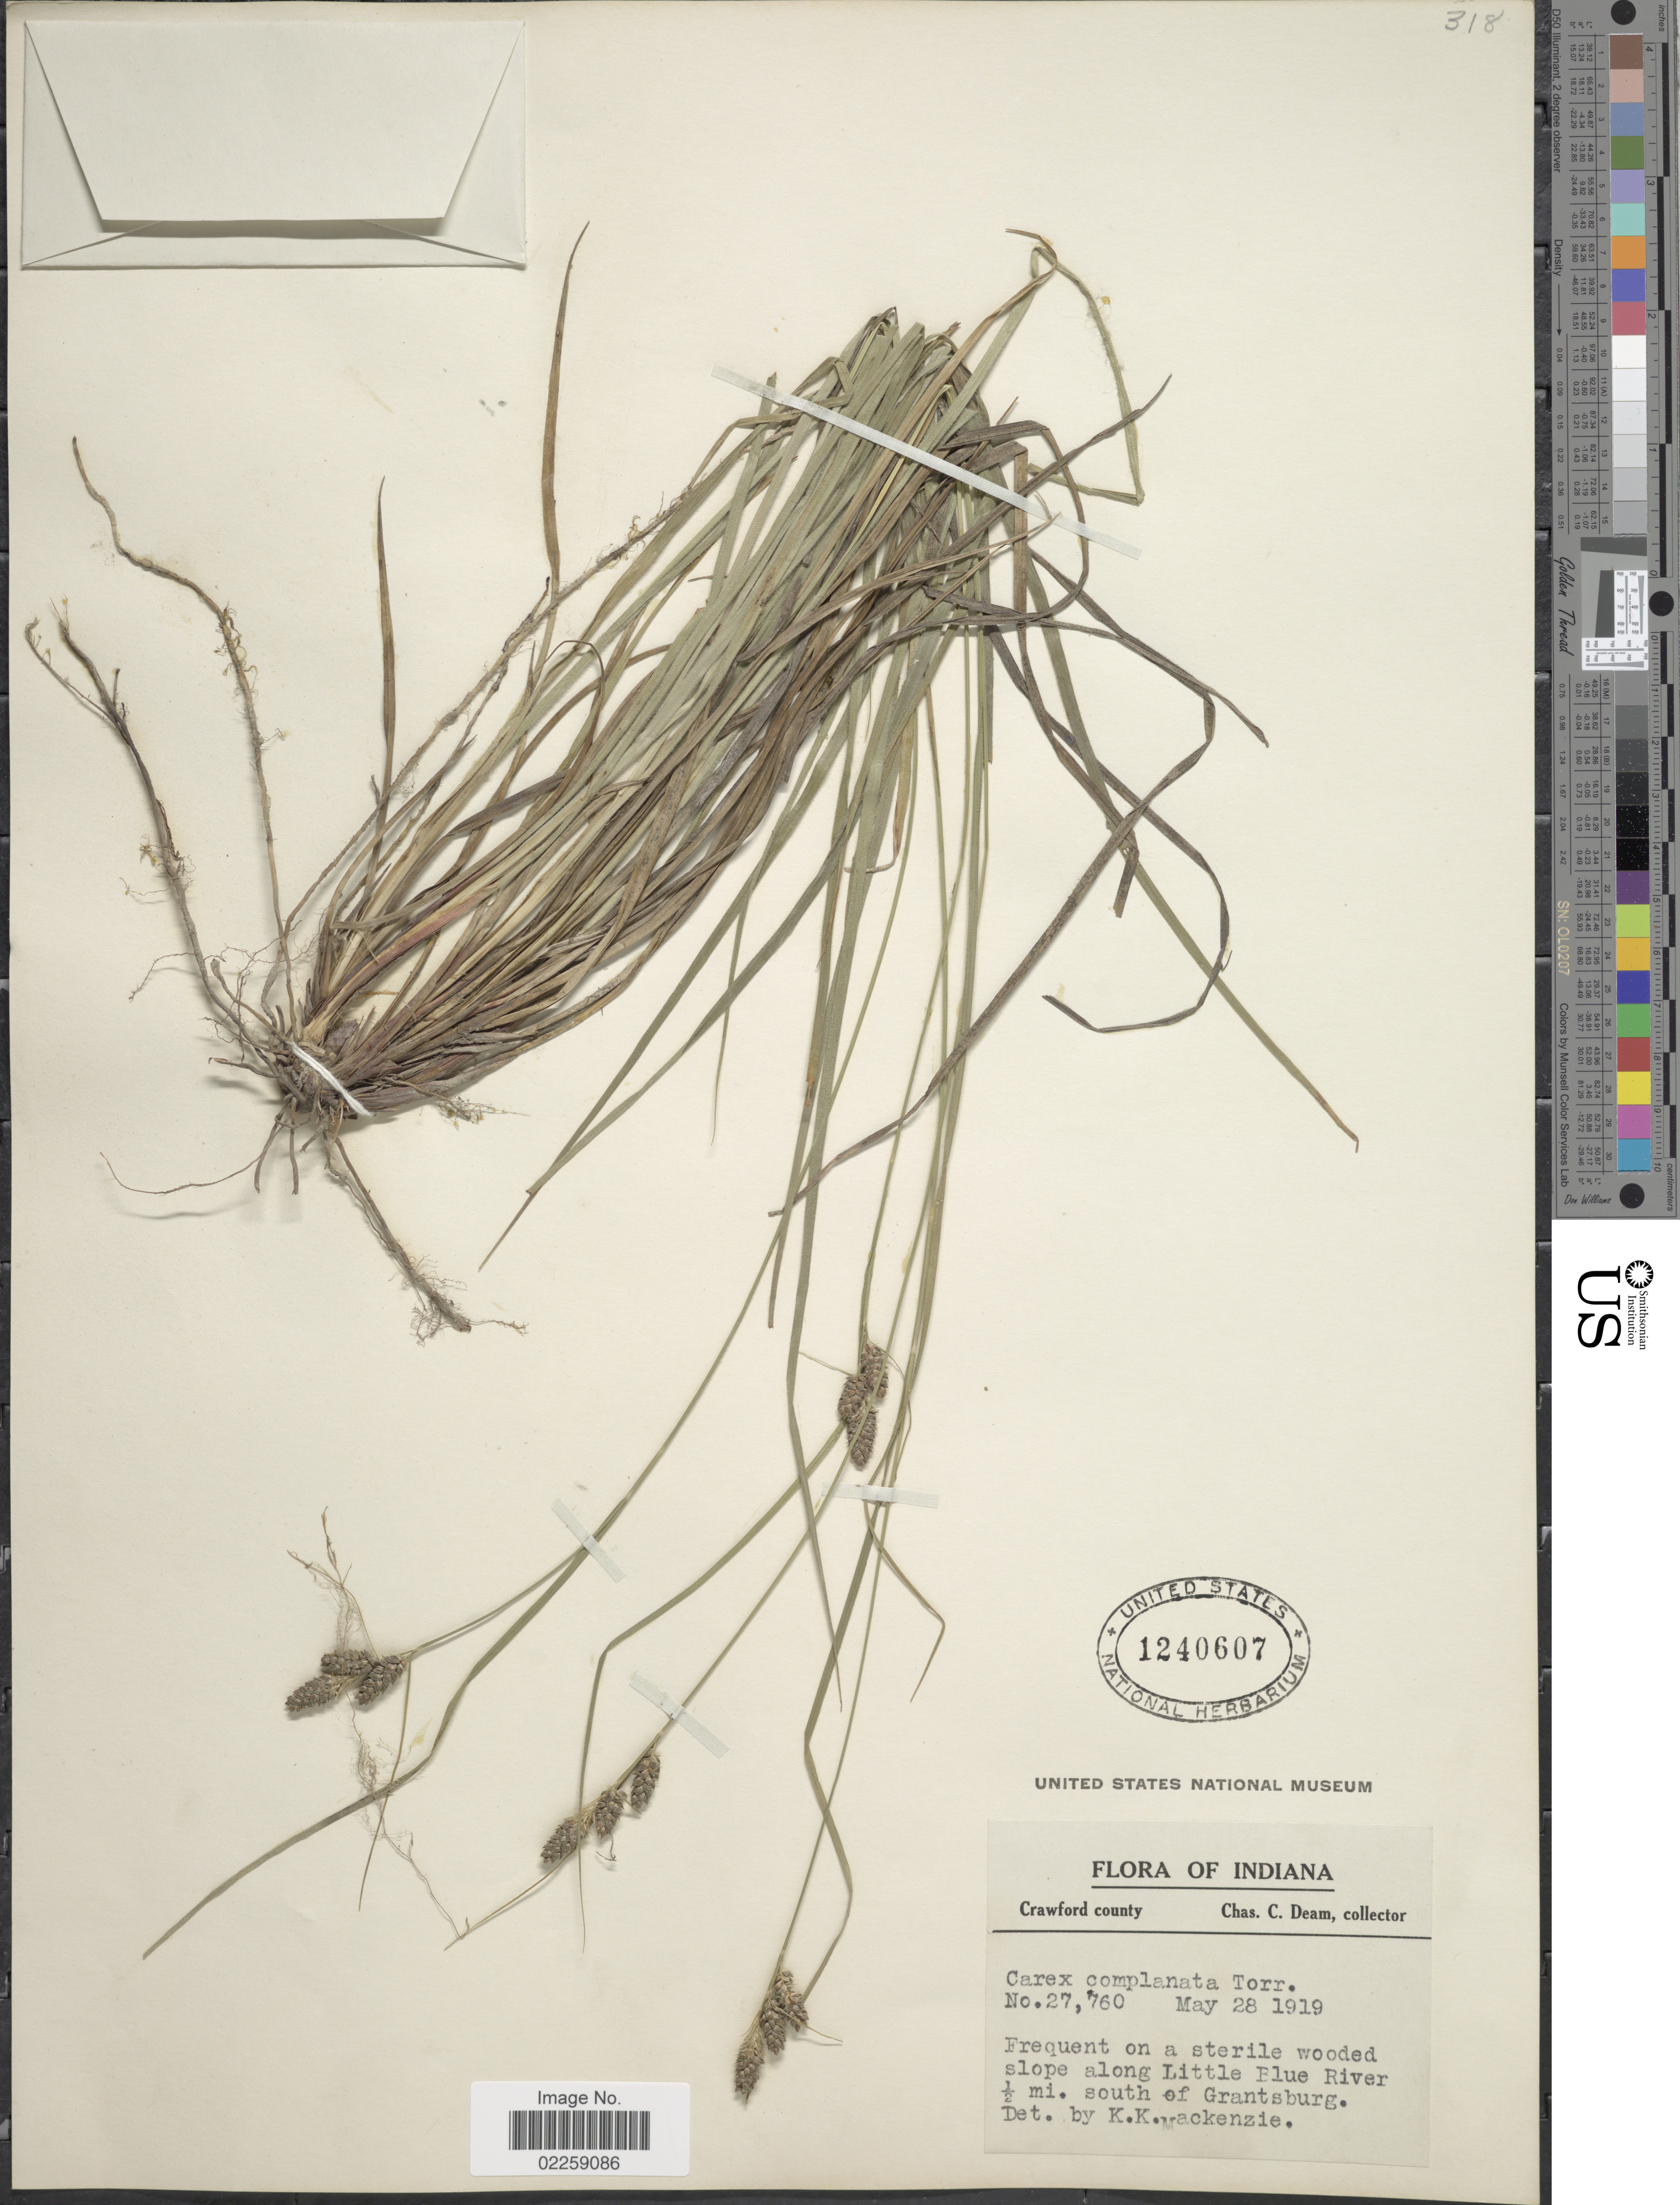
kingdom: Plantae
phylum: Tracheophyta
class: Liliopsida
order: Poales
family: Cyperaceae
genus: Carex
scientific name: Carex complanata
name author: Torr. & Hook.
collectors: C. C. Deam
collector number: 27760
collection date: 1919-05-28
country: United States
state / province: Indiana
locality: Crawford County, slope along Little Blue River, ½ mi. south of Grantsburg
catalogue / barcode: US 1240607